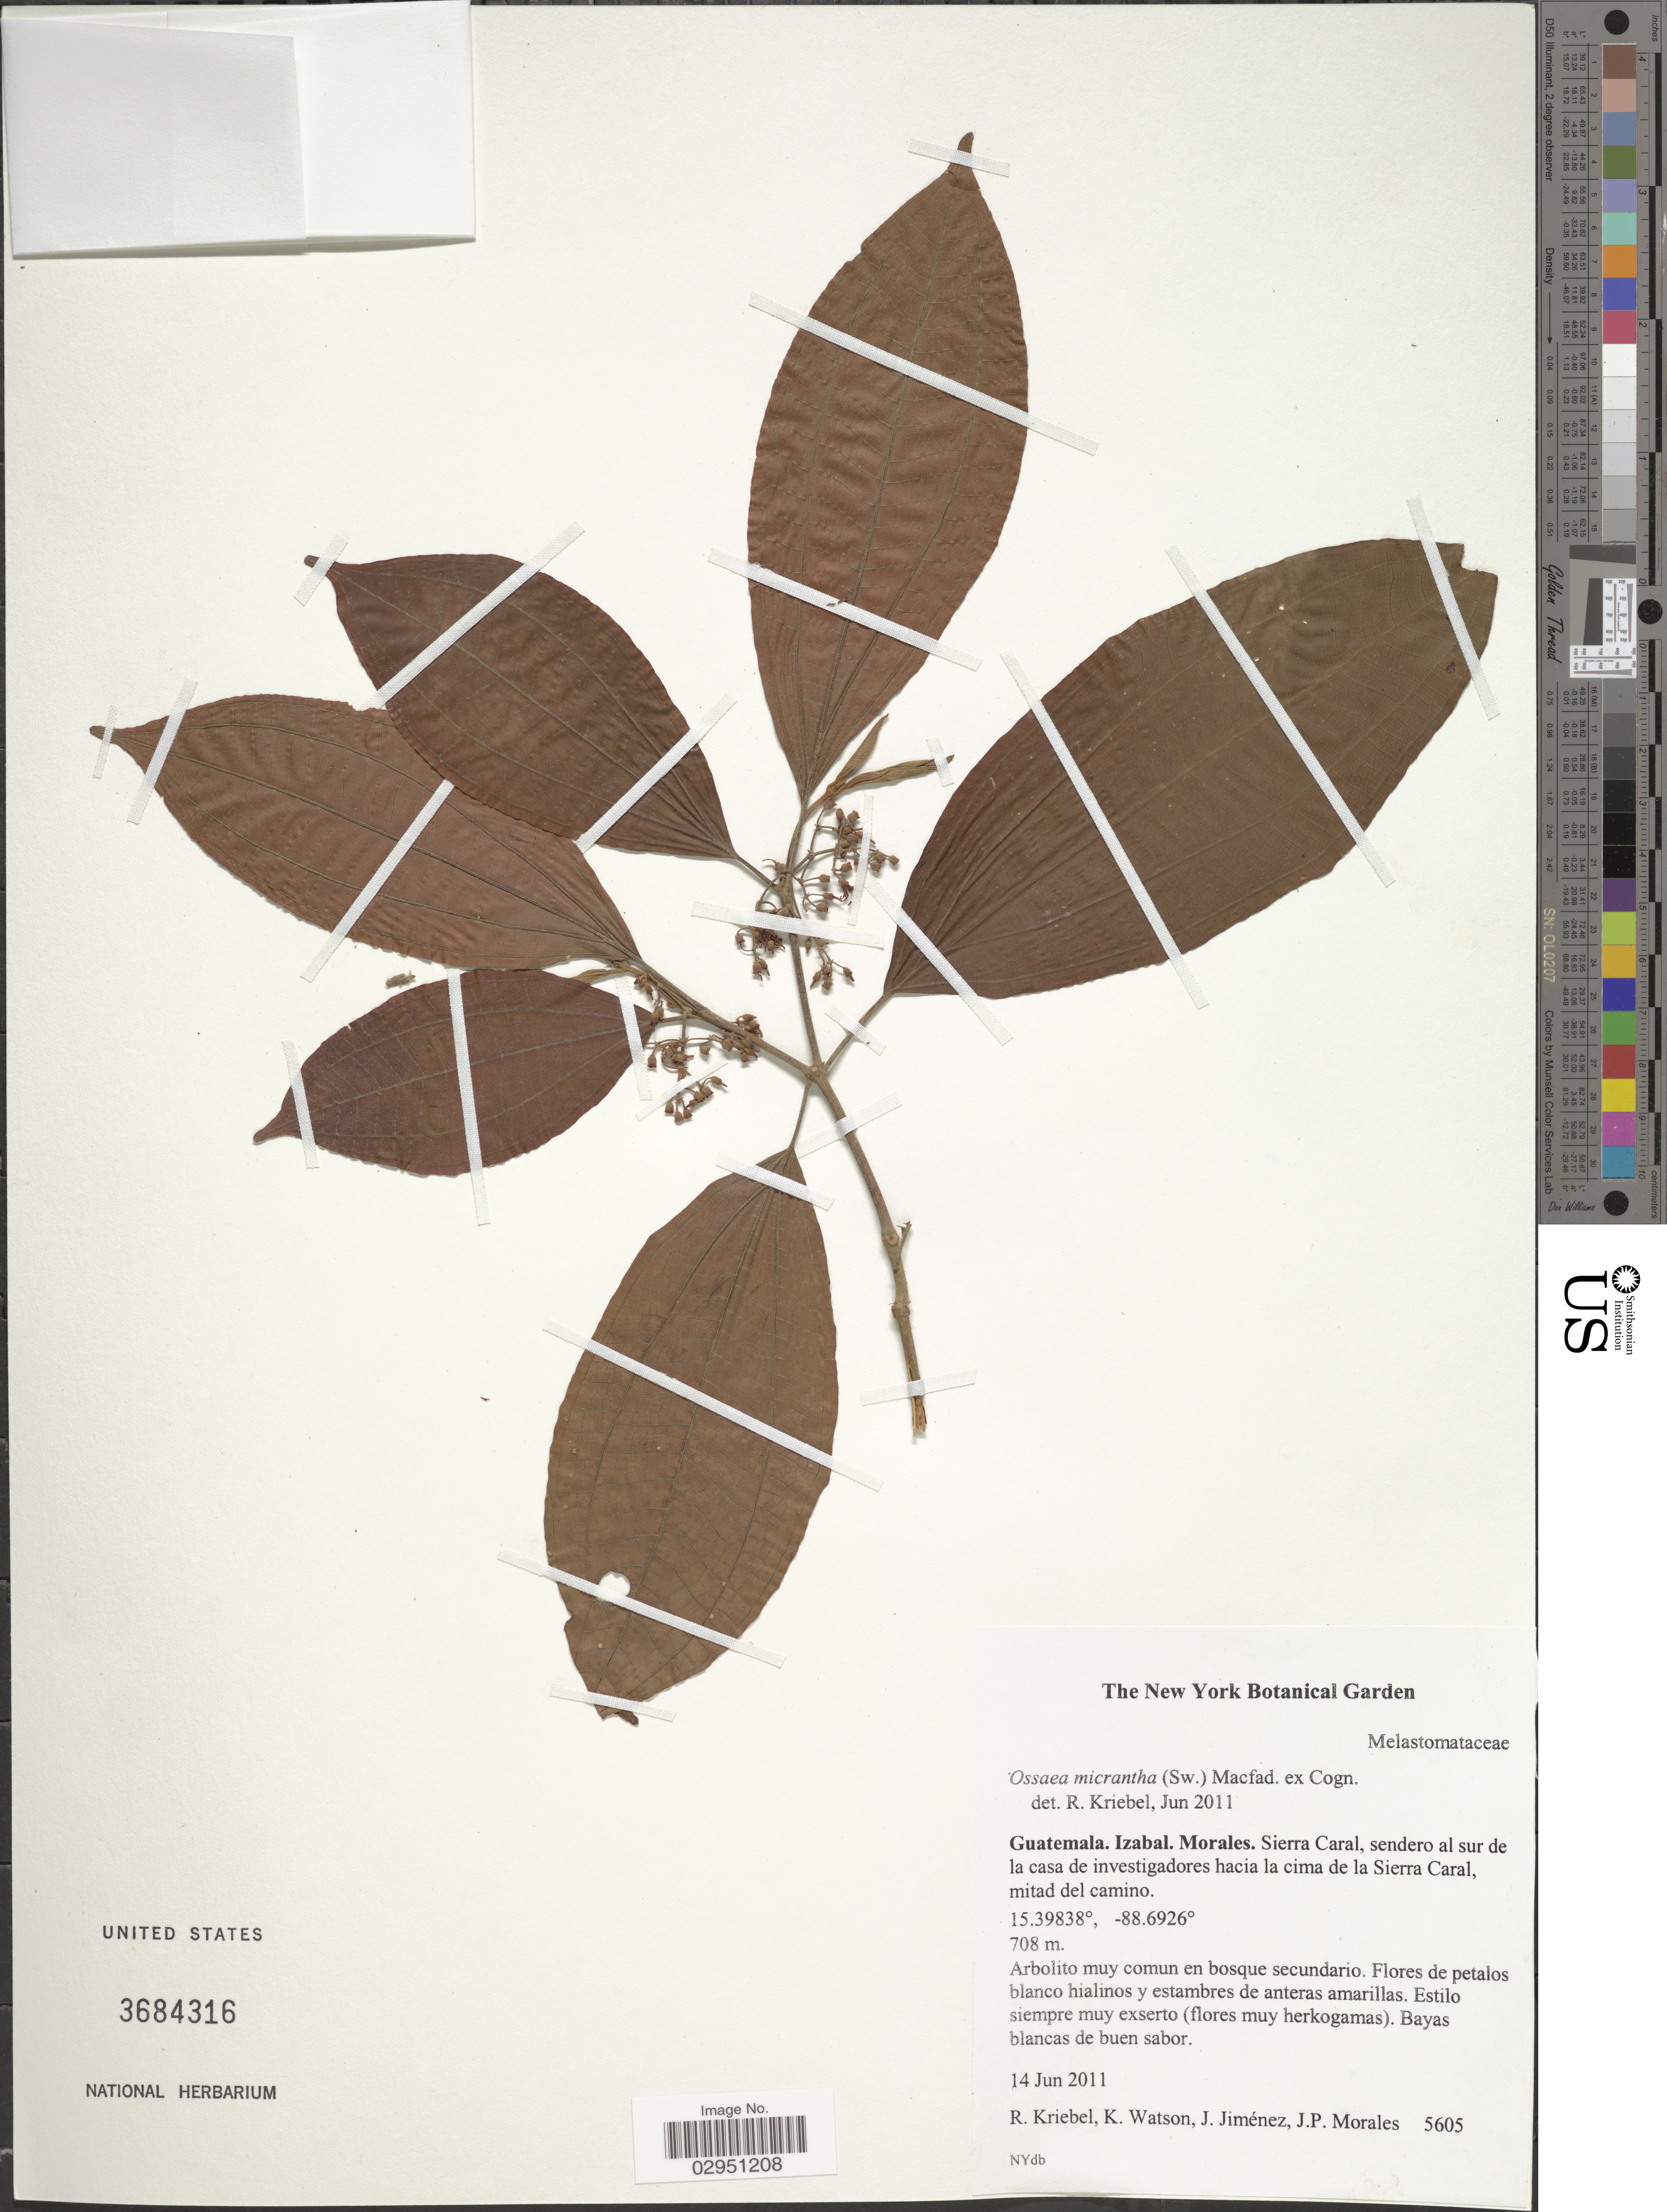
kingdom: Plantae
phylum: Tracheophyta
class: Magnoliopsida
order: Myrtales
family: Melastomataceae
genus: Ossaea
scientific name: Ossaea micrantha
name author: (Sw.) Macfad. ex Cogn.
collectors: R. Kriebel, K. Watson, J. Jiménez Ramírez & J. Morales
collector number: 5605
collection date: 2011-06-14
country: Guatemala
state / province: Izabal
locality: Morales. Sierra Caral, sendero al sur de la casa de investigadores hacia la cima de la Sierra Caral. mitad del camino.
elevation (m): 708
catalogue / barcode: US 3684316